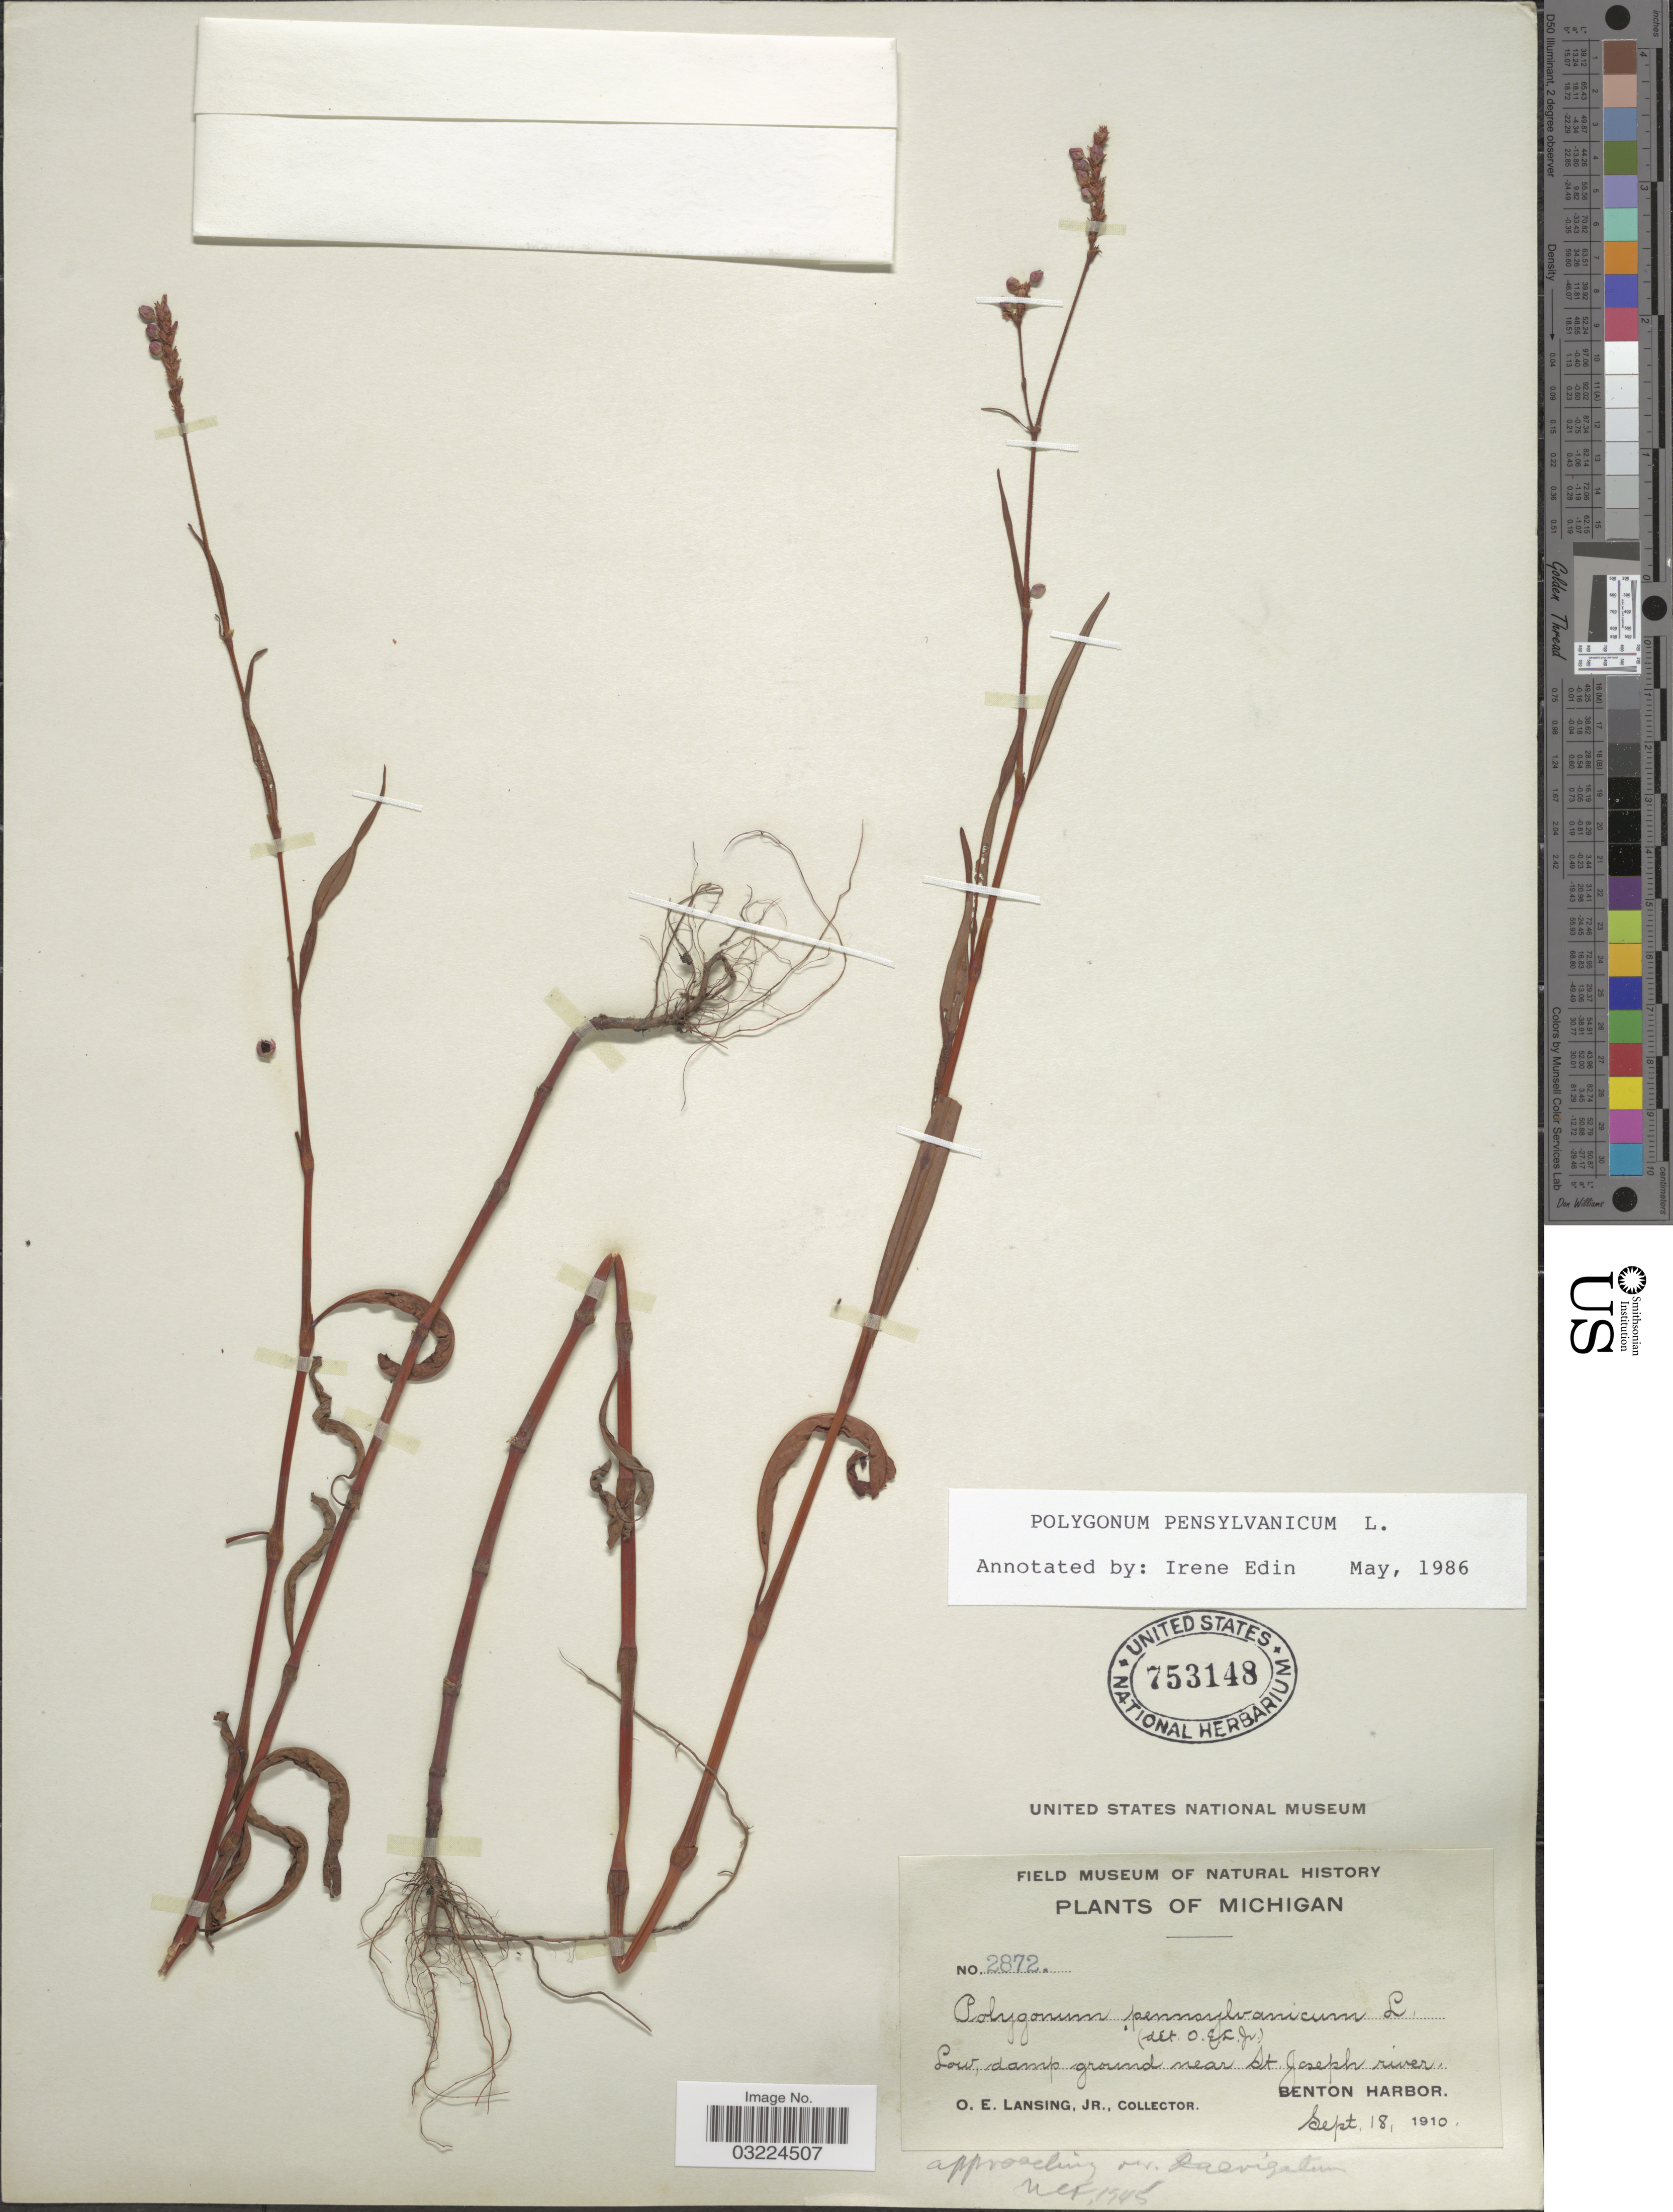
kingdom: Plantae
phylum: Tracheophyta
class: Magnoliopsida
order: Caryophyllales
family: Polygonaceae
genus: Persicaria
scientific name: Persicaria pensylvanica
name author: (L.) M. Gómez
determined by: Atha, D. E.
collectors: O. Lansing Jr.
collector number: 2872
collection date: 1910-09-18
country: United States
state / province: Michigan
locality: Low, damp ground near St. Joseph river. Benton Harbor.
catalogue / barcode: US 753148